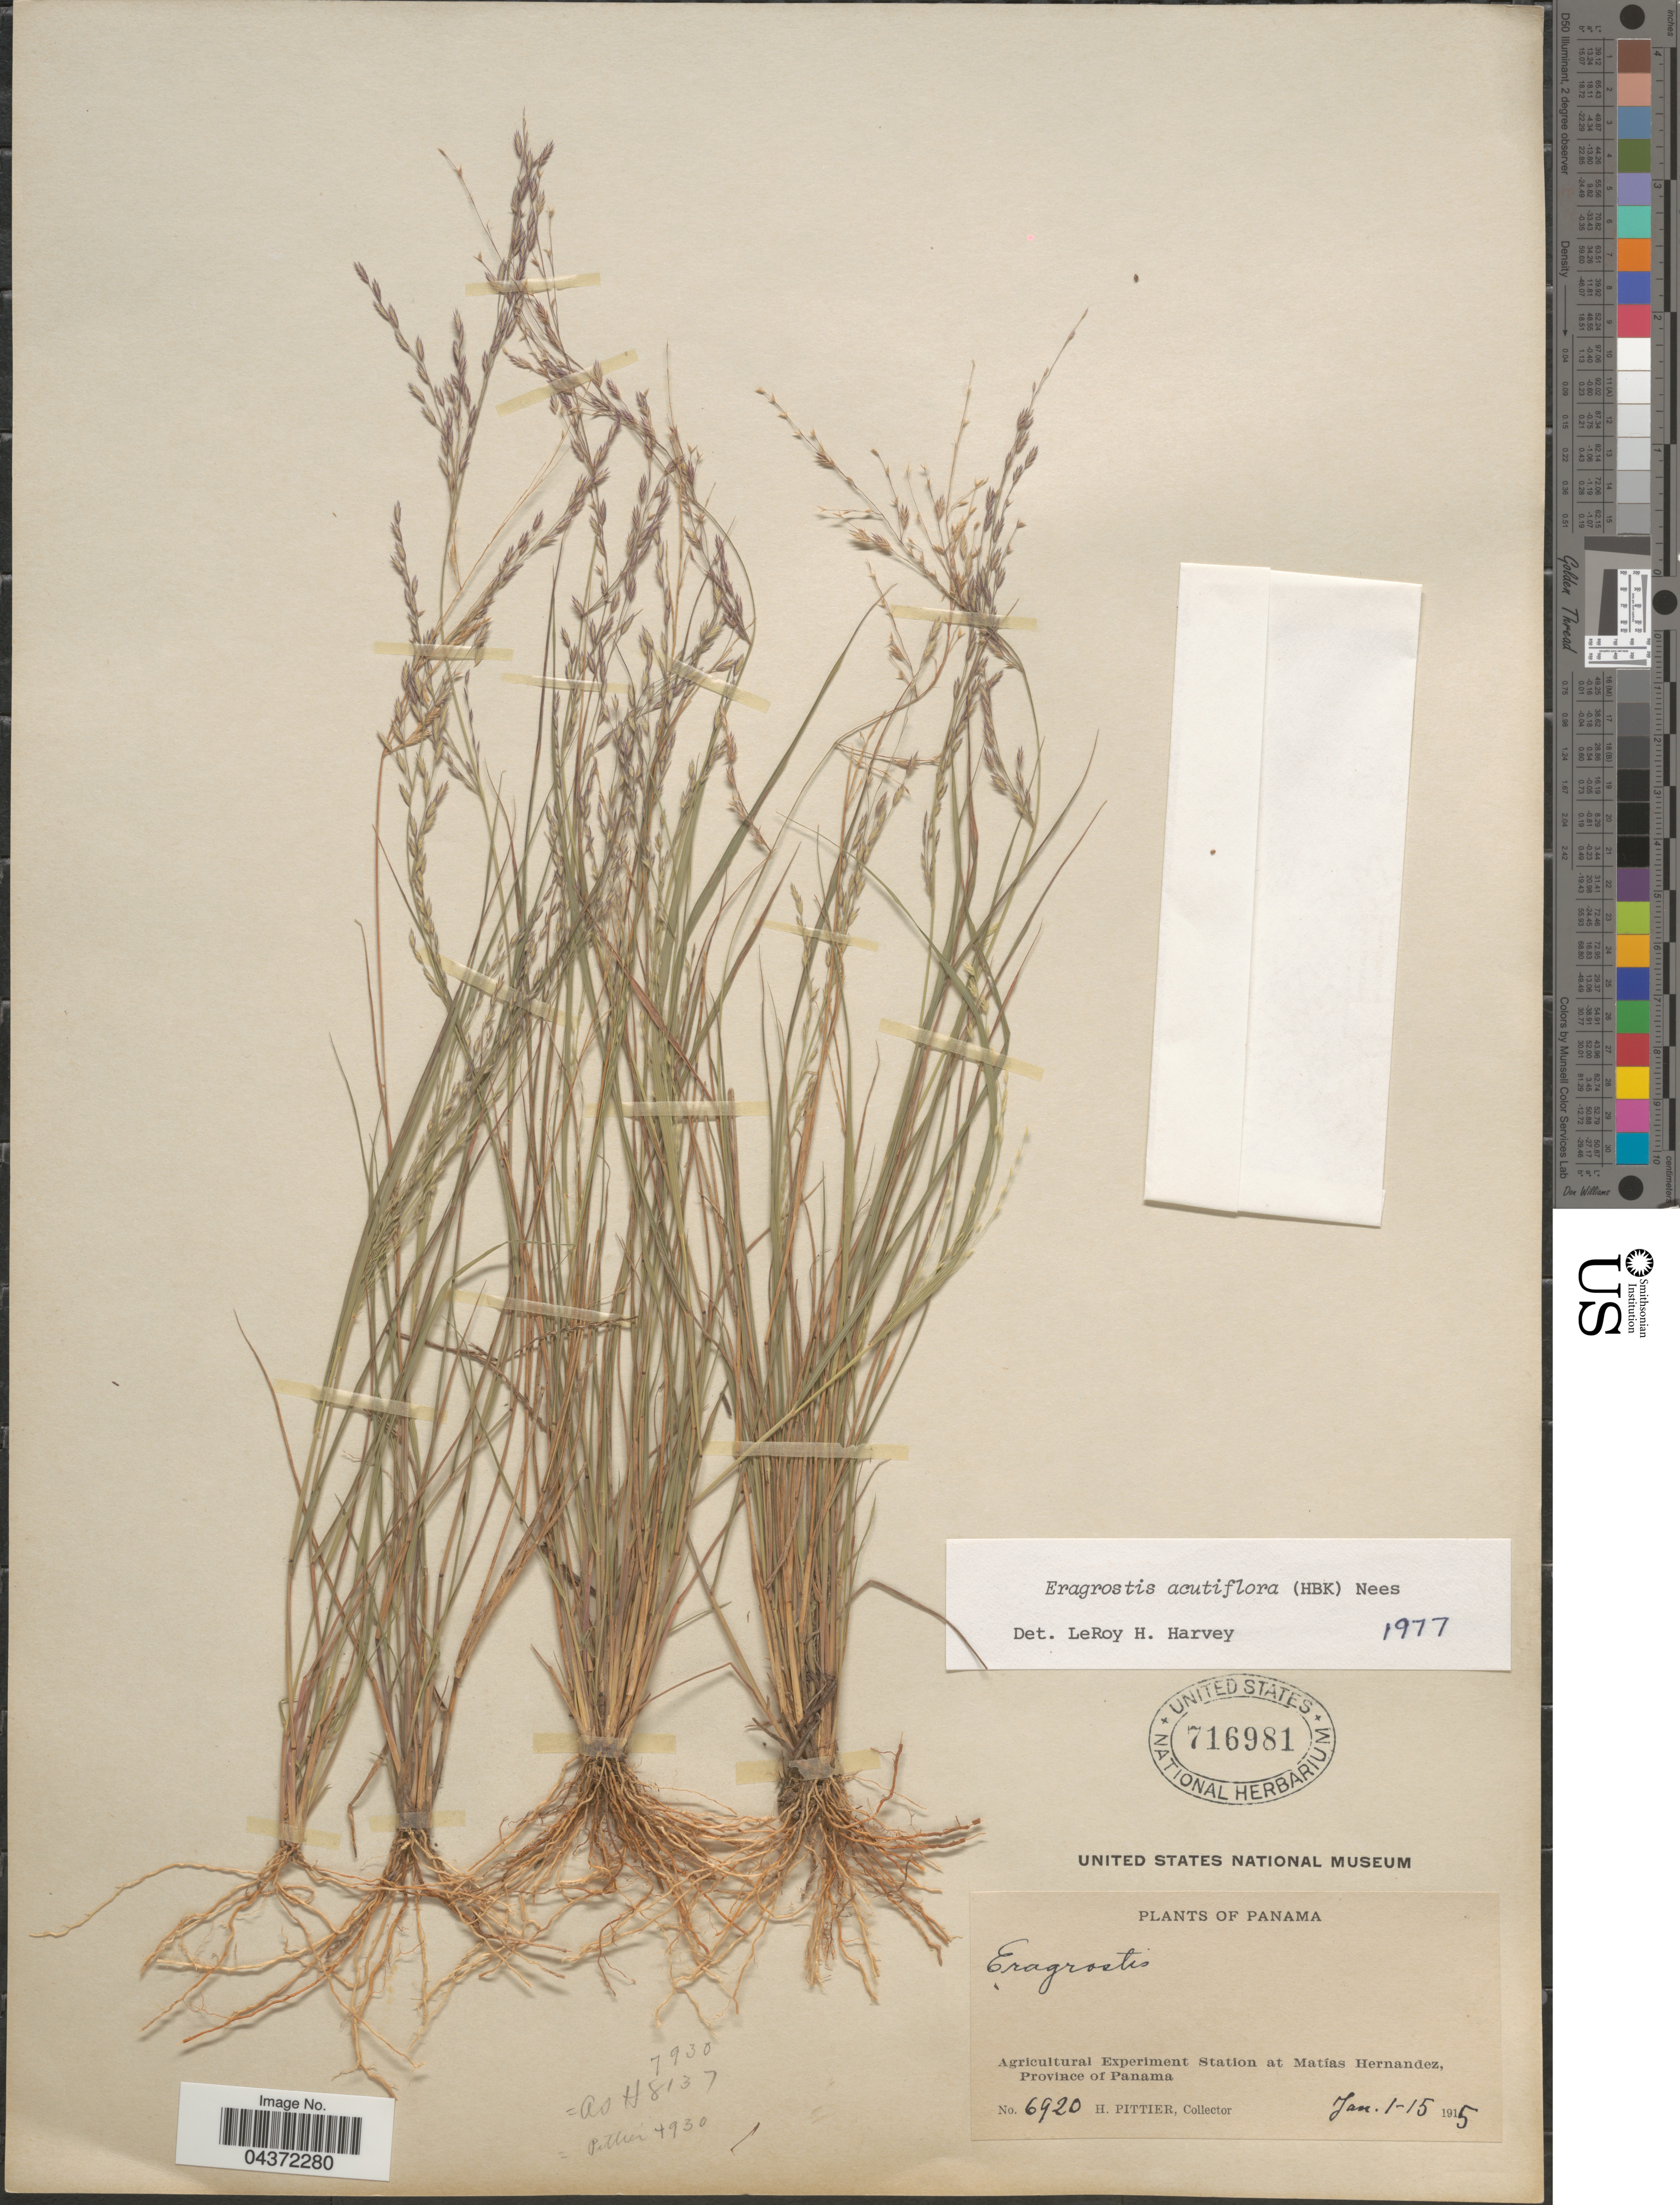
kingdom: Plantae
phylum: Tracheophyta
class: Liliopsida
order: Poales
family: Poaceae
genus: Eragrostis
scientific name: Eragrostis acutiflora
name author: (Kunth) Nees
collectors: H. F. Pittier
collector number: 6920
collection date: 1915-01-01/1915-01-15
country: Panama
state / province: Panamá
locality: Agricultural Experiment Station at Matías Hernandez, Province of Panama.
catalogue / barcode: US 716981